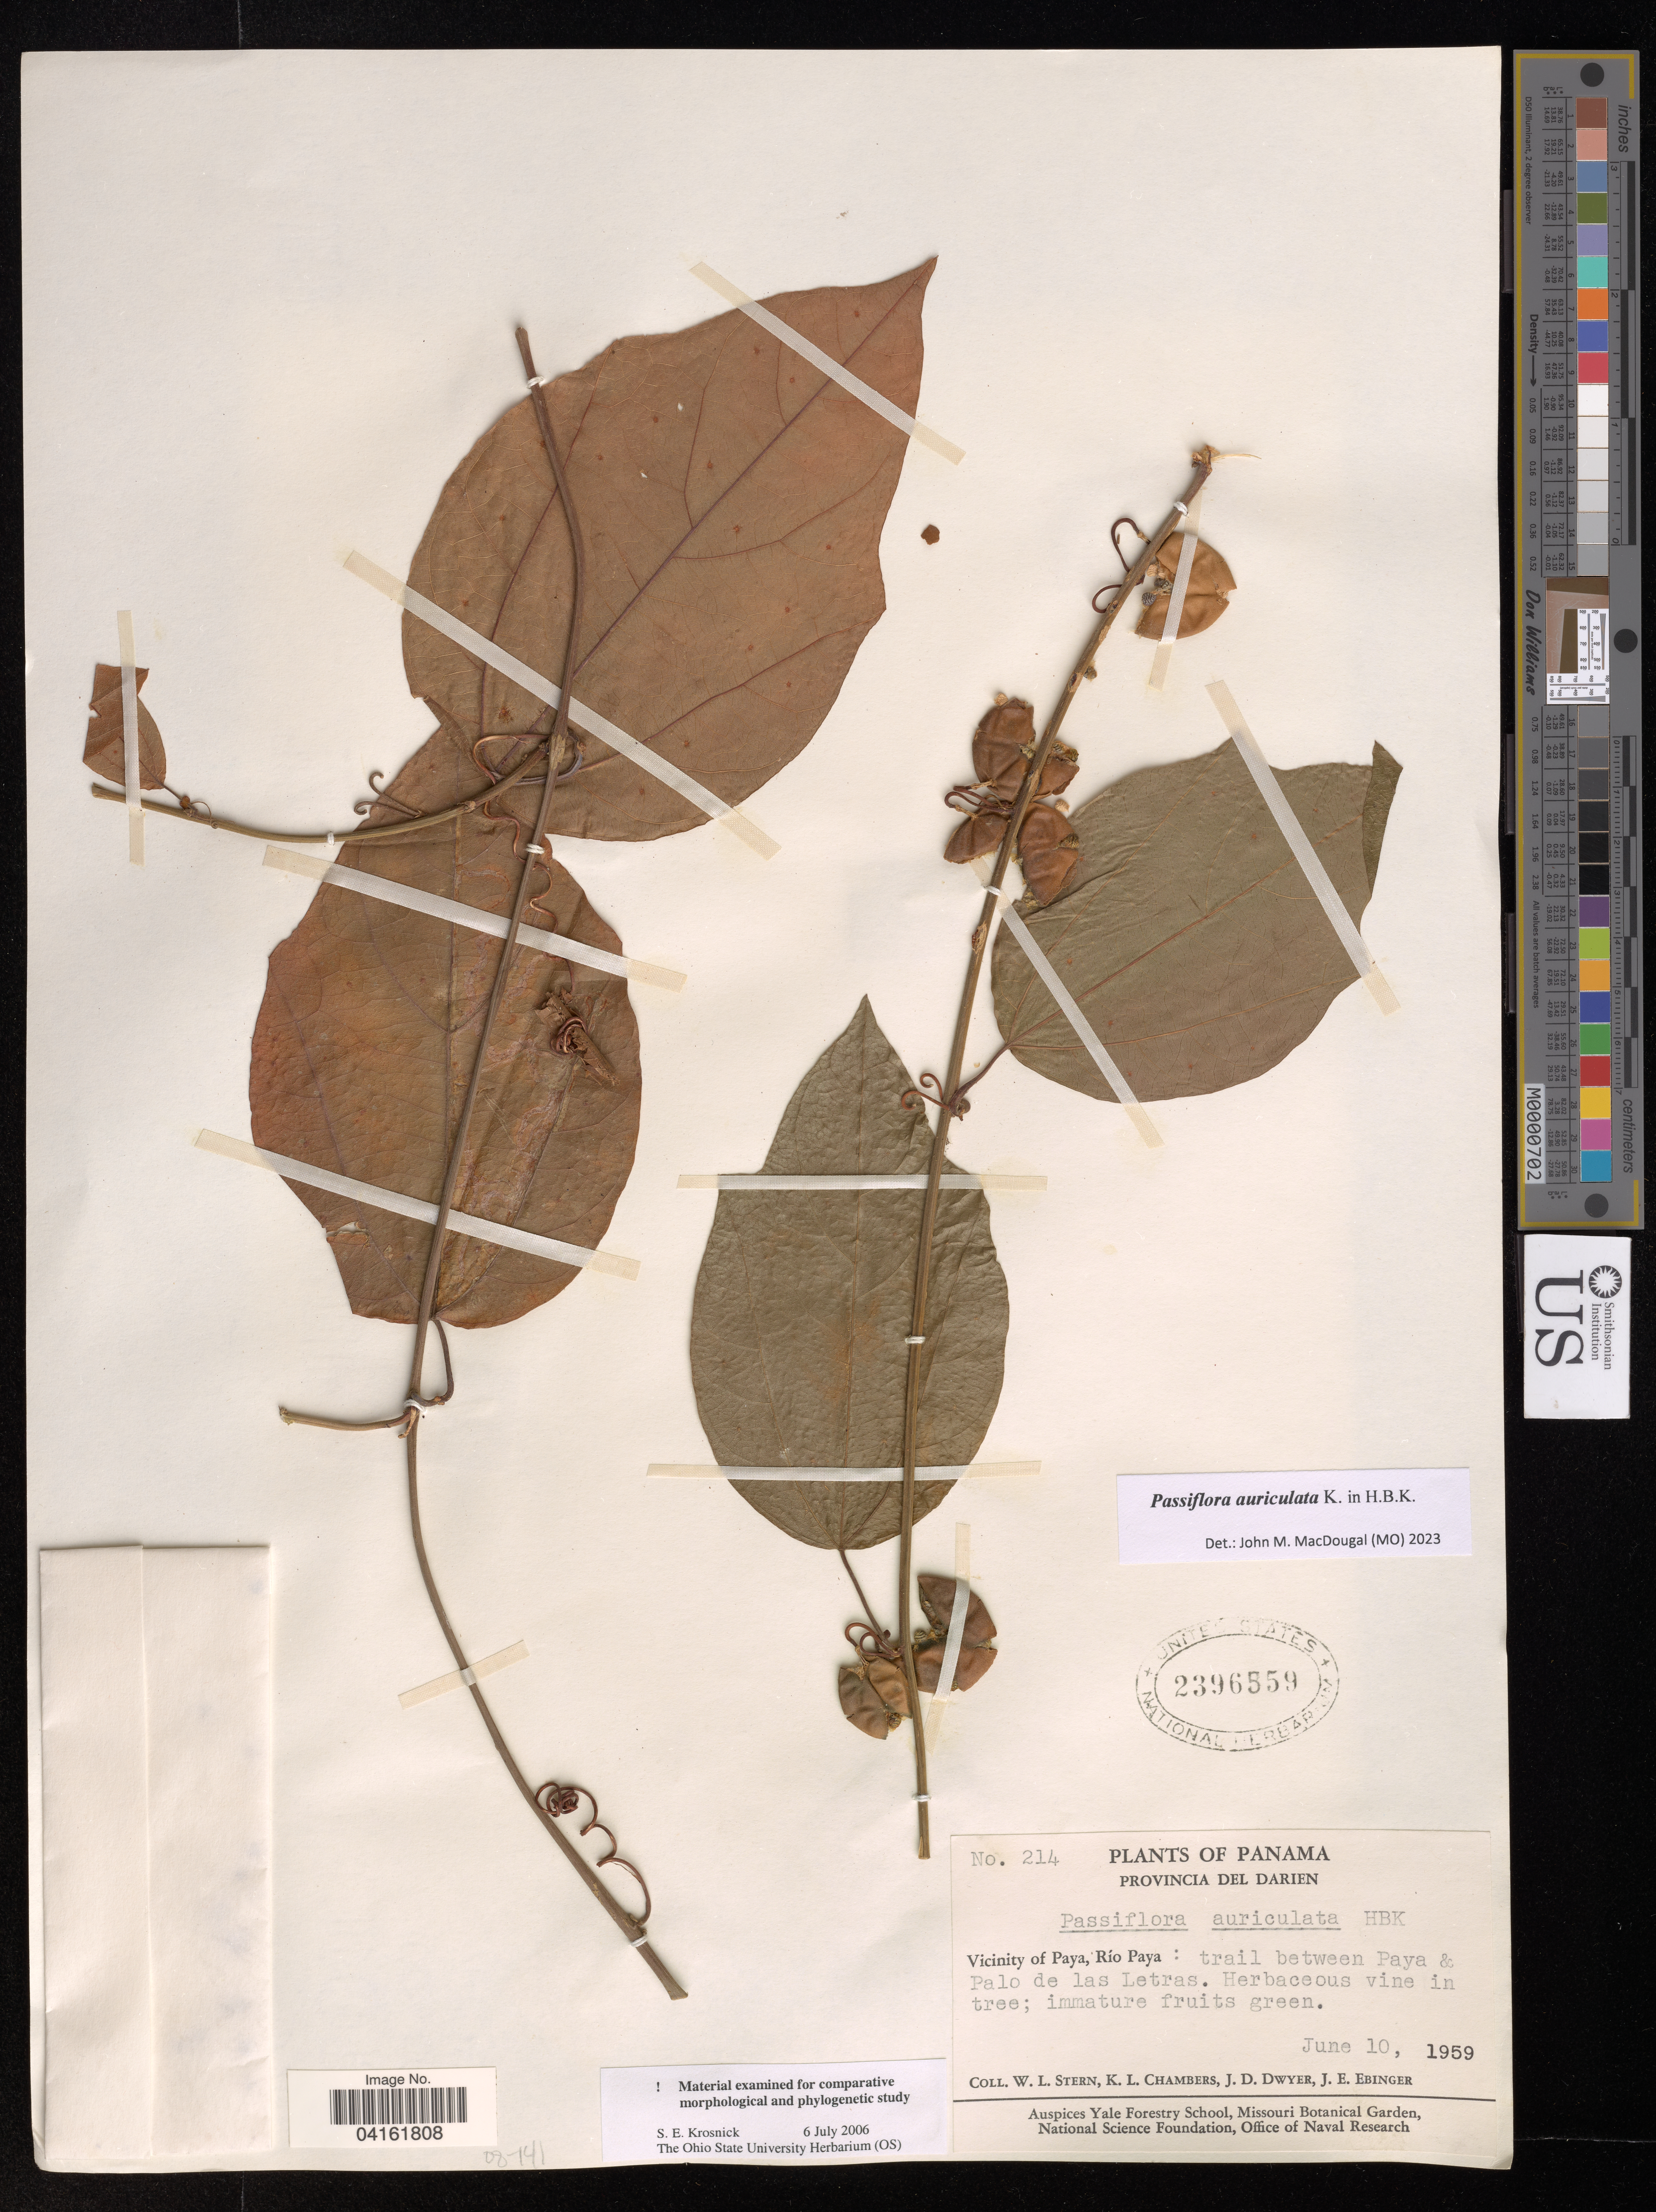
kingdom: Plantae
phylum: Tracheophyta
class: Magnoliopsida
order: Malpighiales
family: Passifloraceae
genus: Passiflora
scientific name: Passiflora auriculata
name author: Kunth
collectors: W. L. Stern, K. L. Chambers, J. D. Dwyer & J. Ebinger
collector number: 214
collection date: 1959-06-10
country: Panama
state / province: Darien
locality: Vicinity of Paya, Río Paya: trail between Paya & Palo de las Letras.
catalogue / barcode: US 2396559